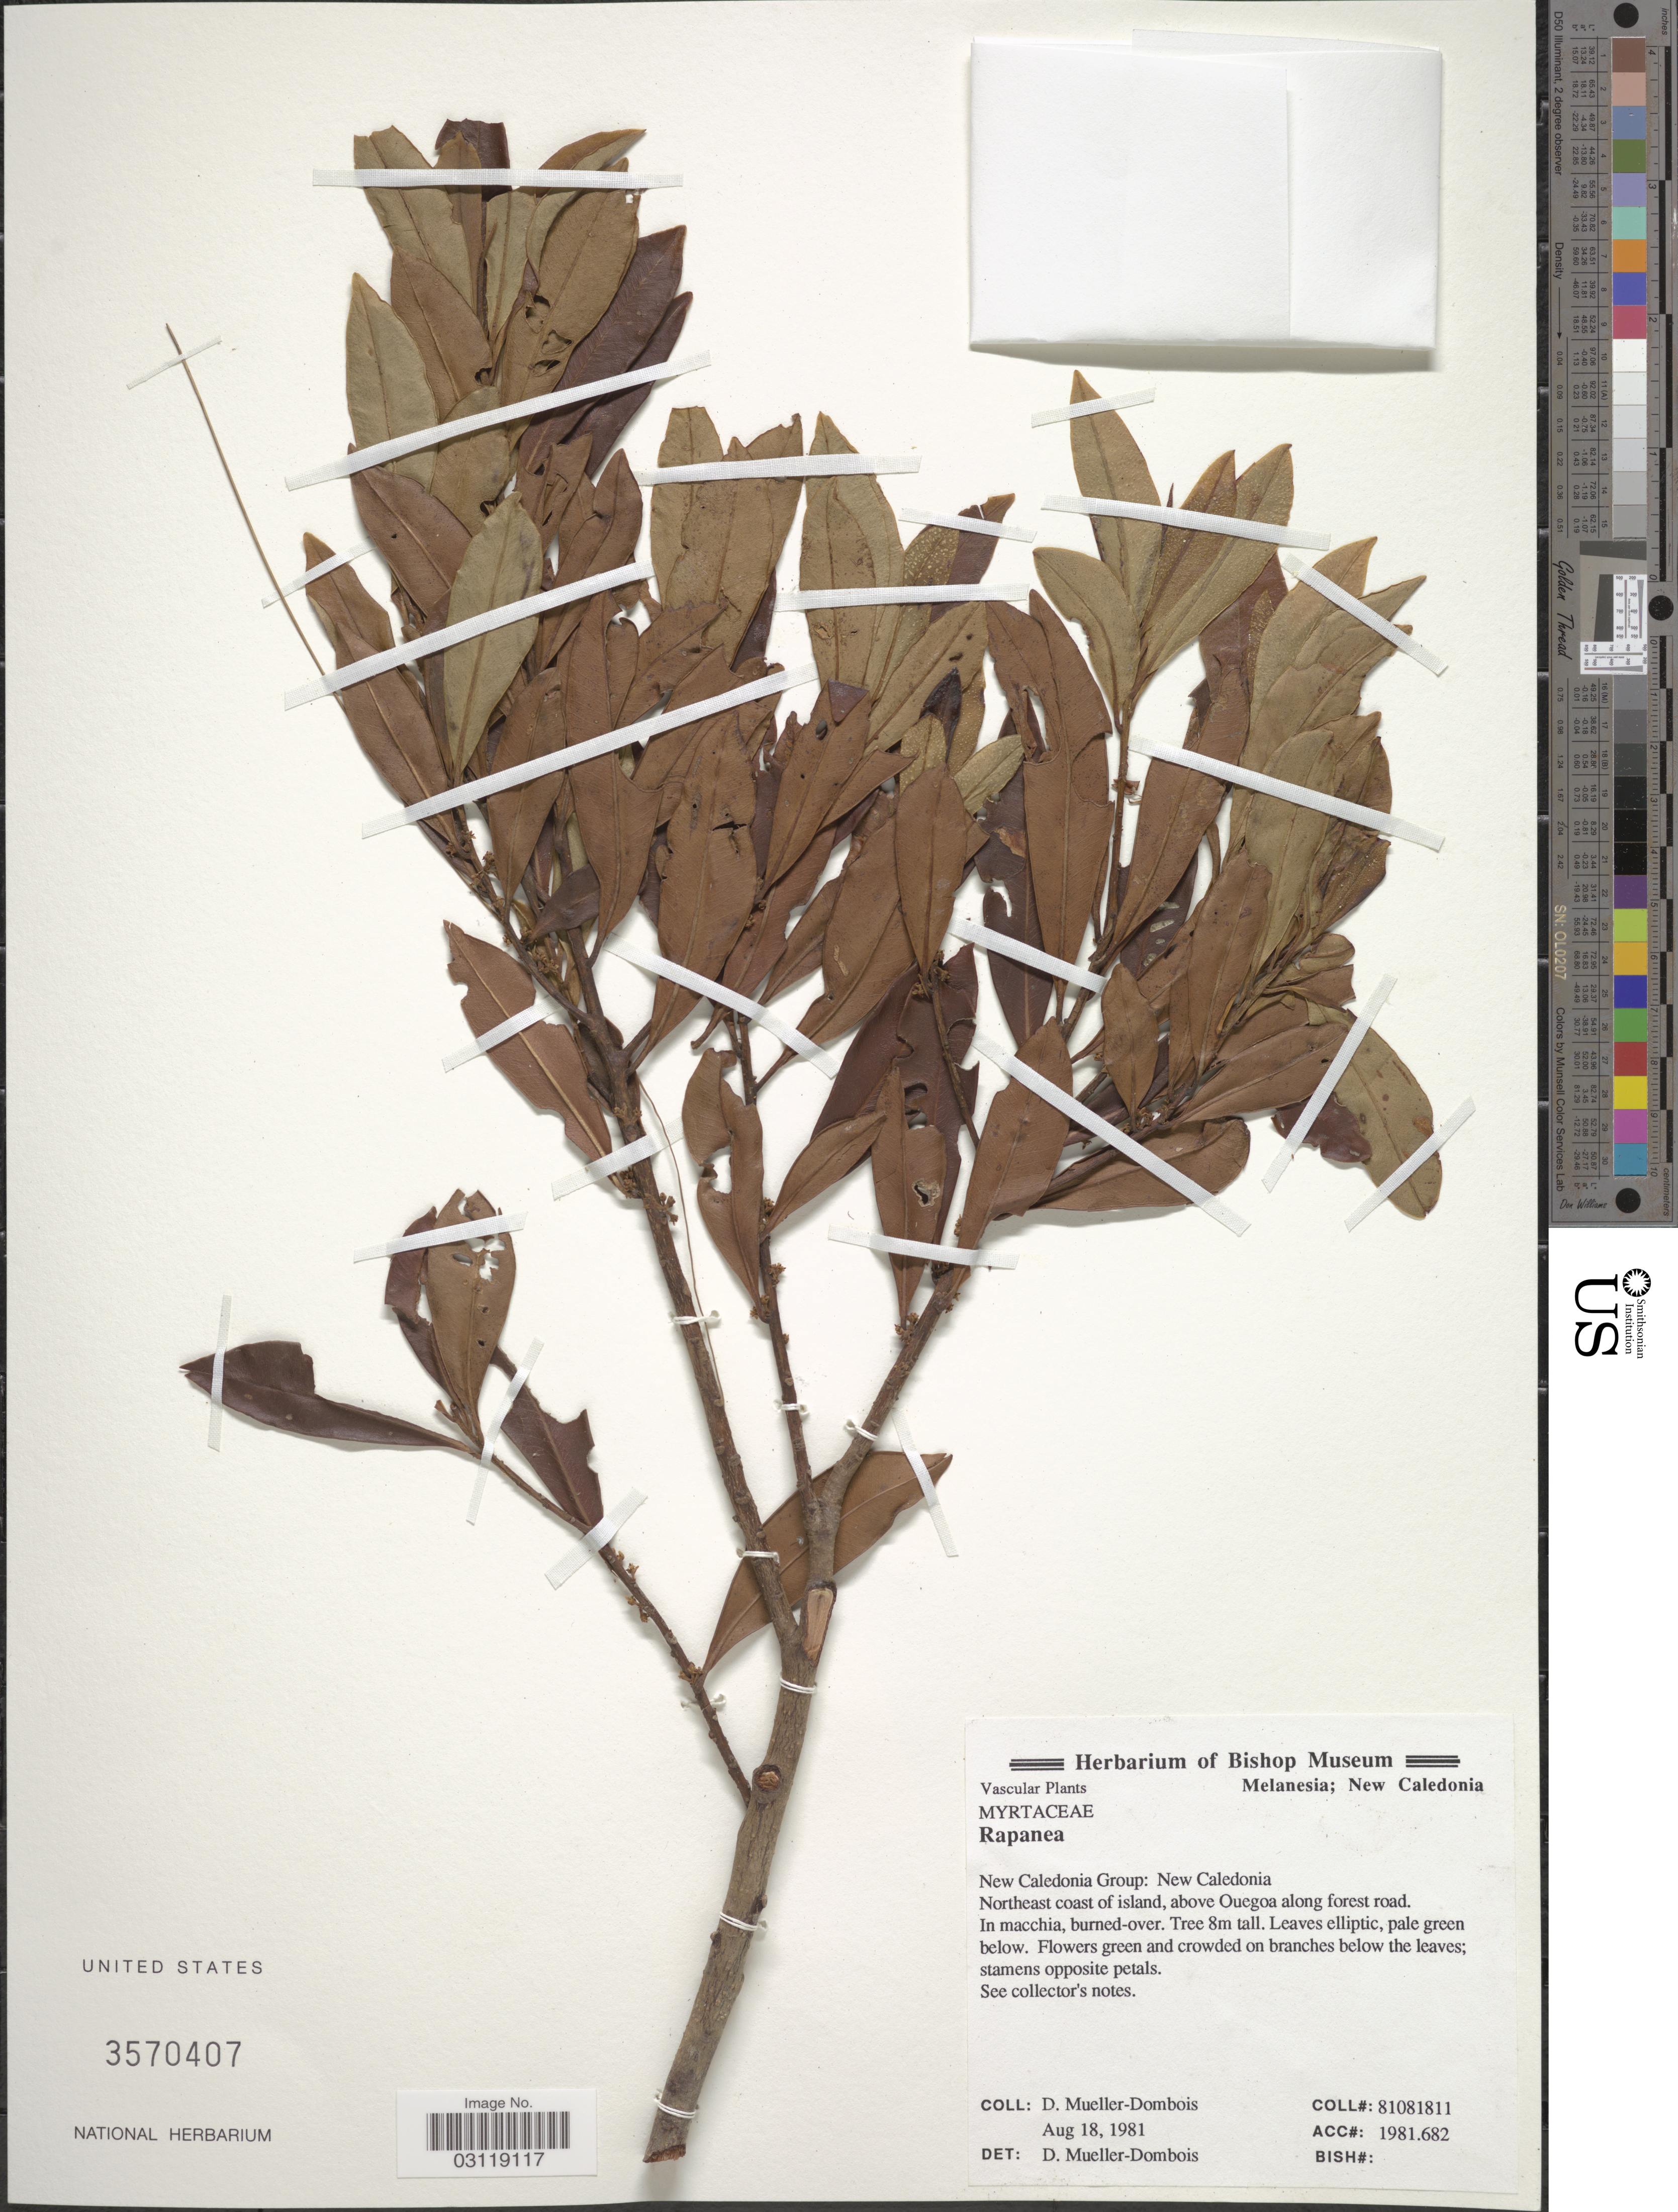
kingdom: Plantae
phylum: Tracheophyta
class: Magnoliopsida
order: Ericales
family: Primulaceae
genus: Rapanea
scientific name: Rapanea sp.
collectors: D. Mueller-Dombois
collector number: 81081811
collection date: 1981-08-18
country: New Caledonia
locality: New Caledonia Group. Northeast of coast of island, above Ouegoa along forest road.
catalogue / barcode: US 3570407